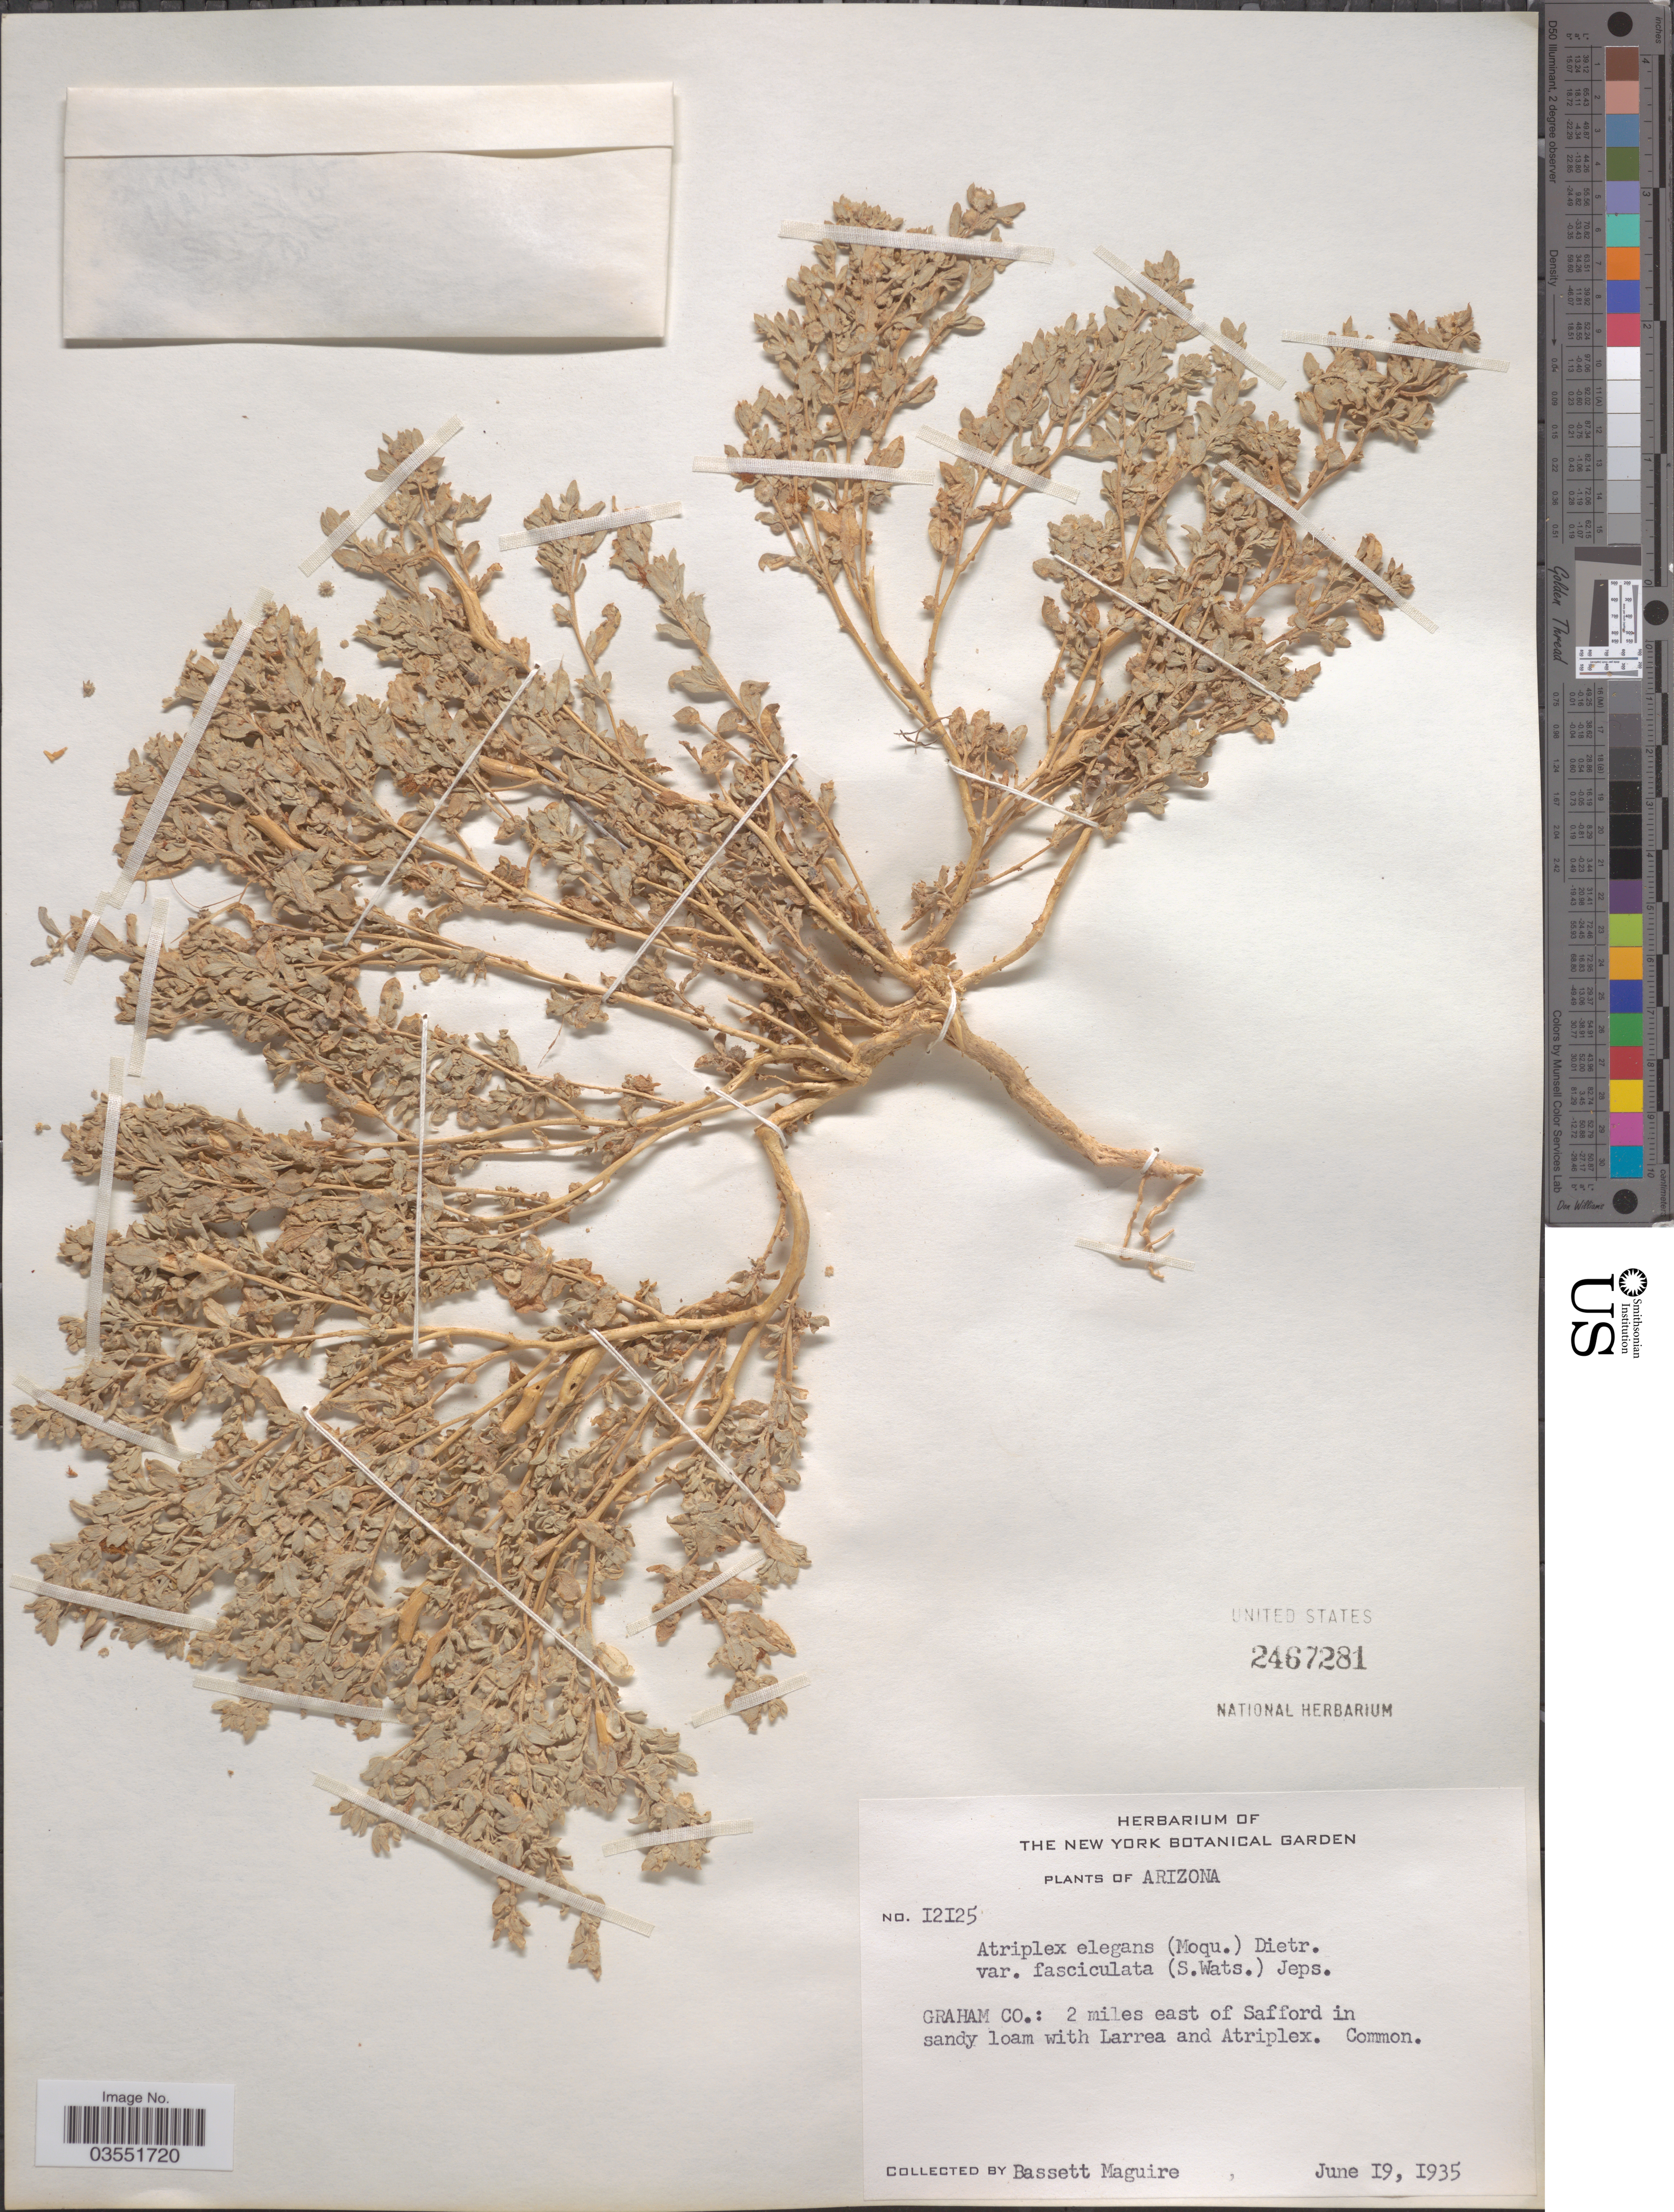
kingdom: Plantae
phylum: Tracheophyta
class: Magnoliopsida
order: Caryophyllales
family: Amaranthaceae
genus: Atriplex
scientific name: Atriplex elegans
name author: (Moq.) D. Dietr.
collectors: B. Maguire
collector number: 12125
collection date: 1935-06-19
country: United States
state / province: Arizona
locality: Graham Co.; 2 miles east of Safford.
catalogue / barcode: US 2467281